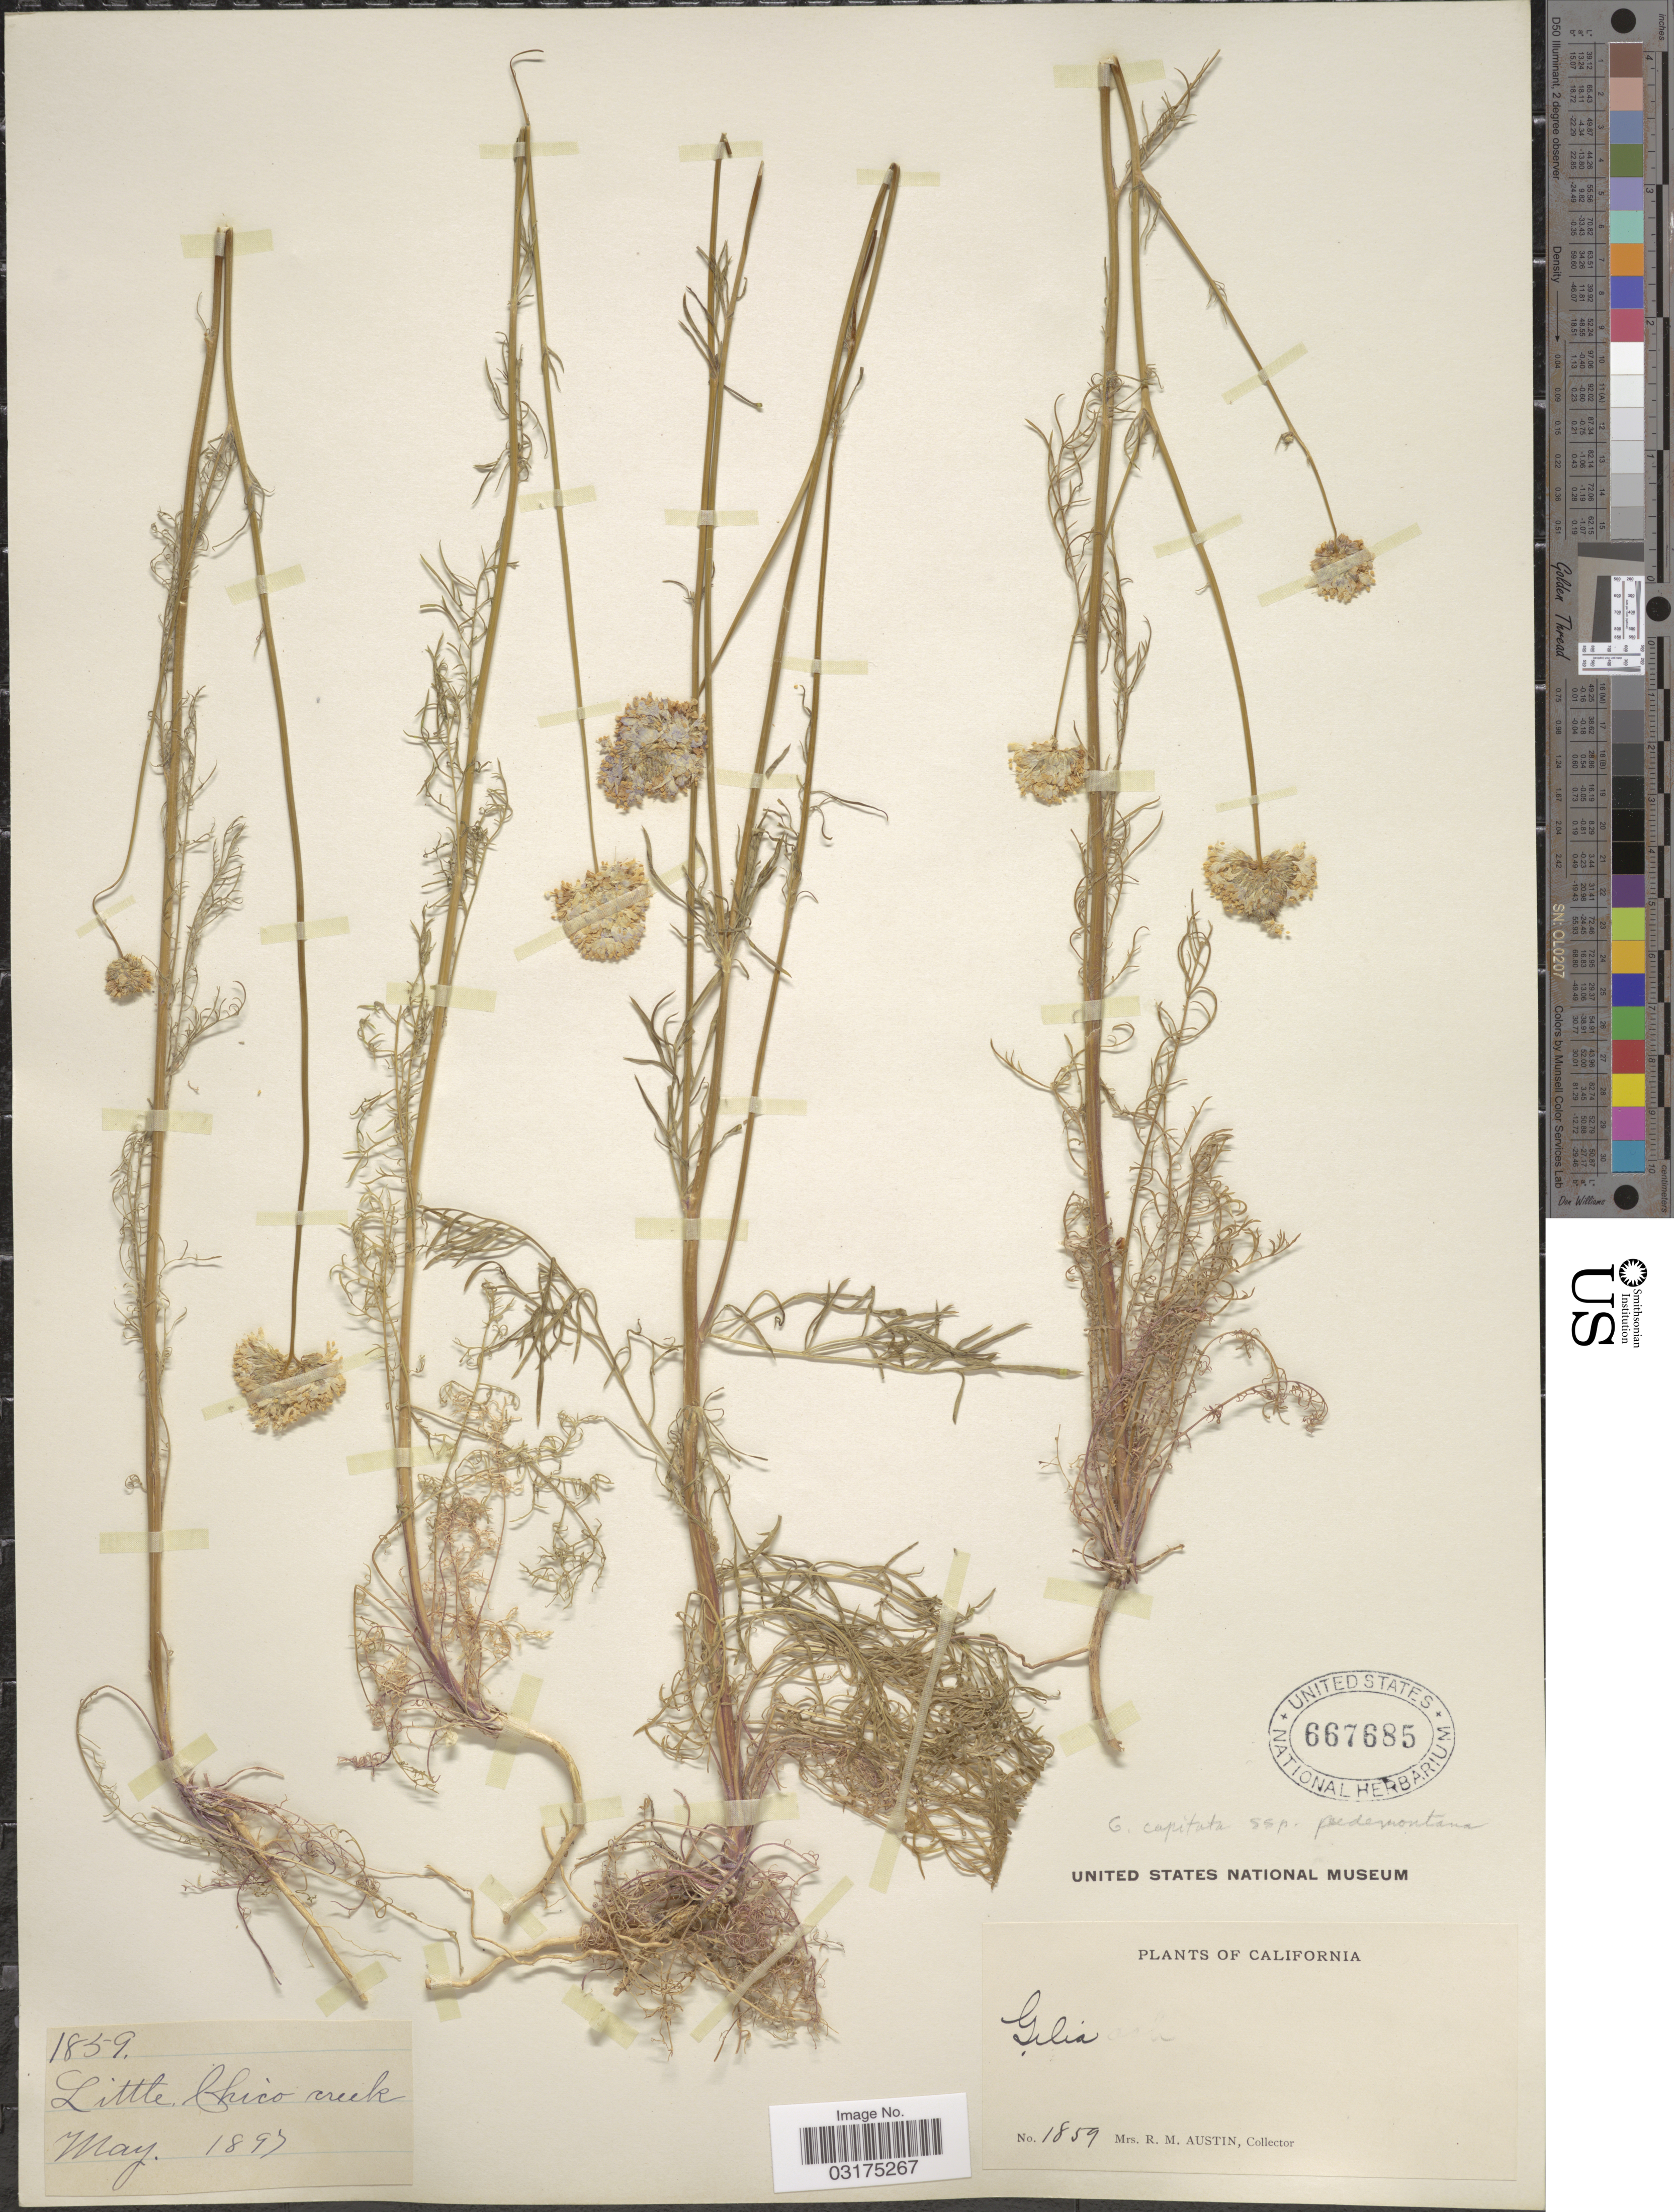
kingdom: Plantae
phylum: Tracheophyta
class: Magnoliopsida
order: Ericales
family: Polemoniaceae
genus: Gilia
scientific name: Gilia capitata subsp. pedemontana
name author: V.E. Grant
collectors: R. Austin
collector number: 1859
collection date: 1897-05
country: United States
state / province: California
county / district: Butte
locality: Little Chico creek.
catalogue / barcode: US 667685